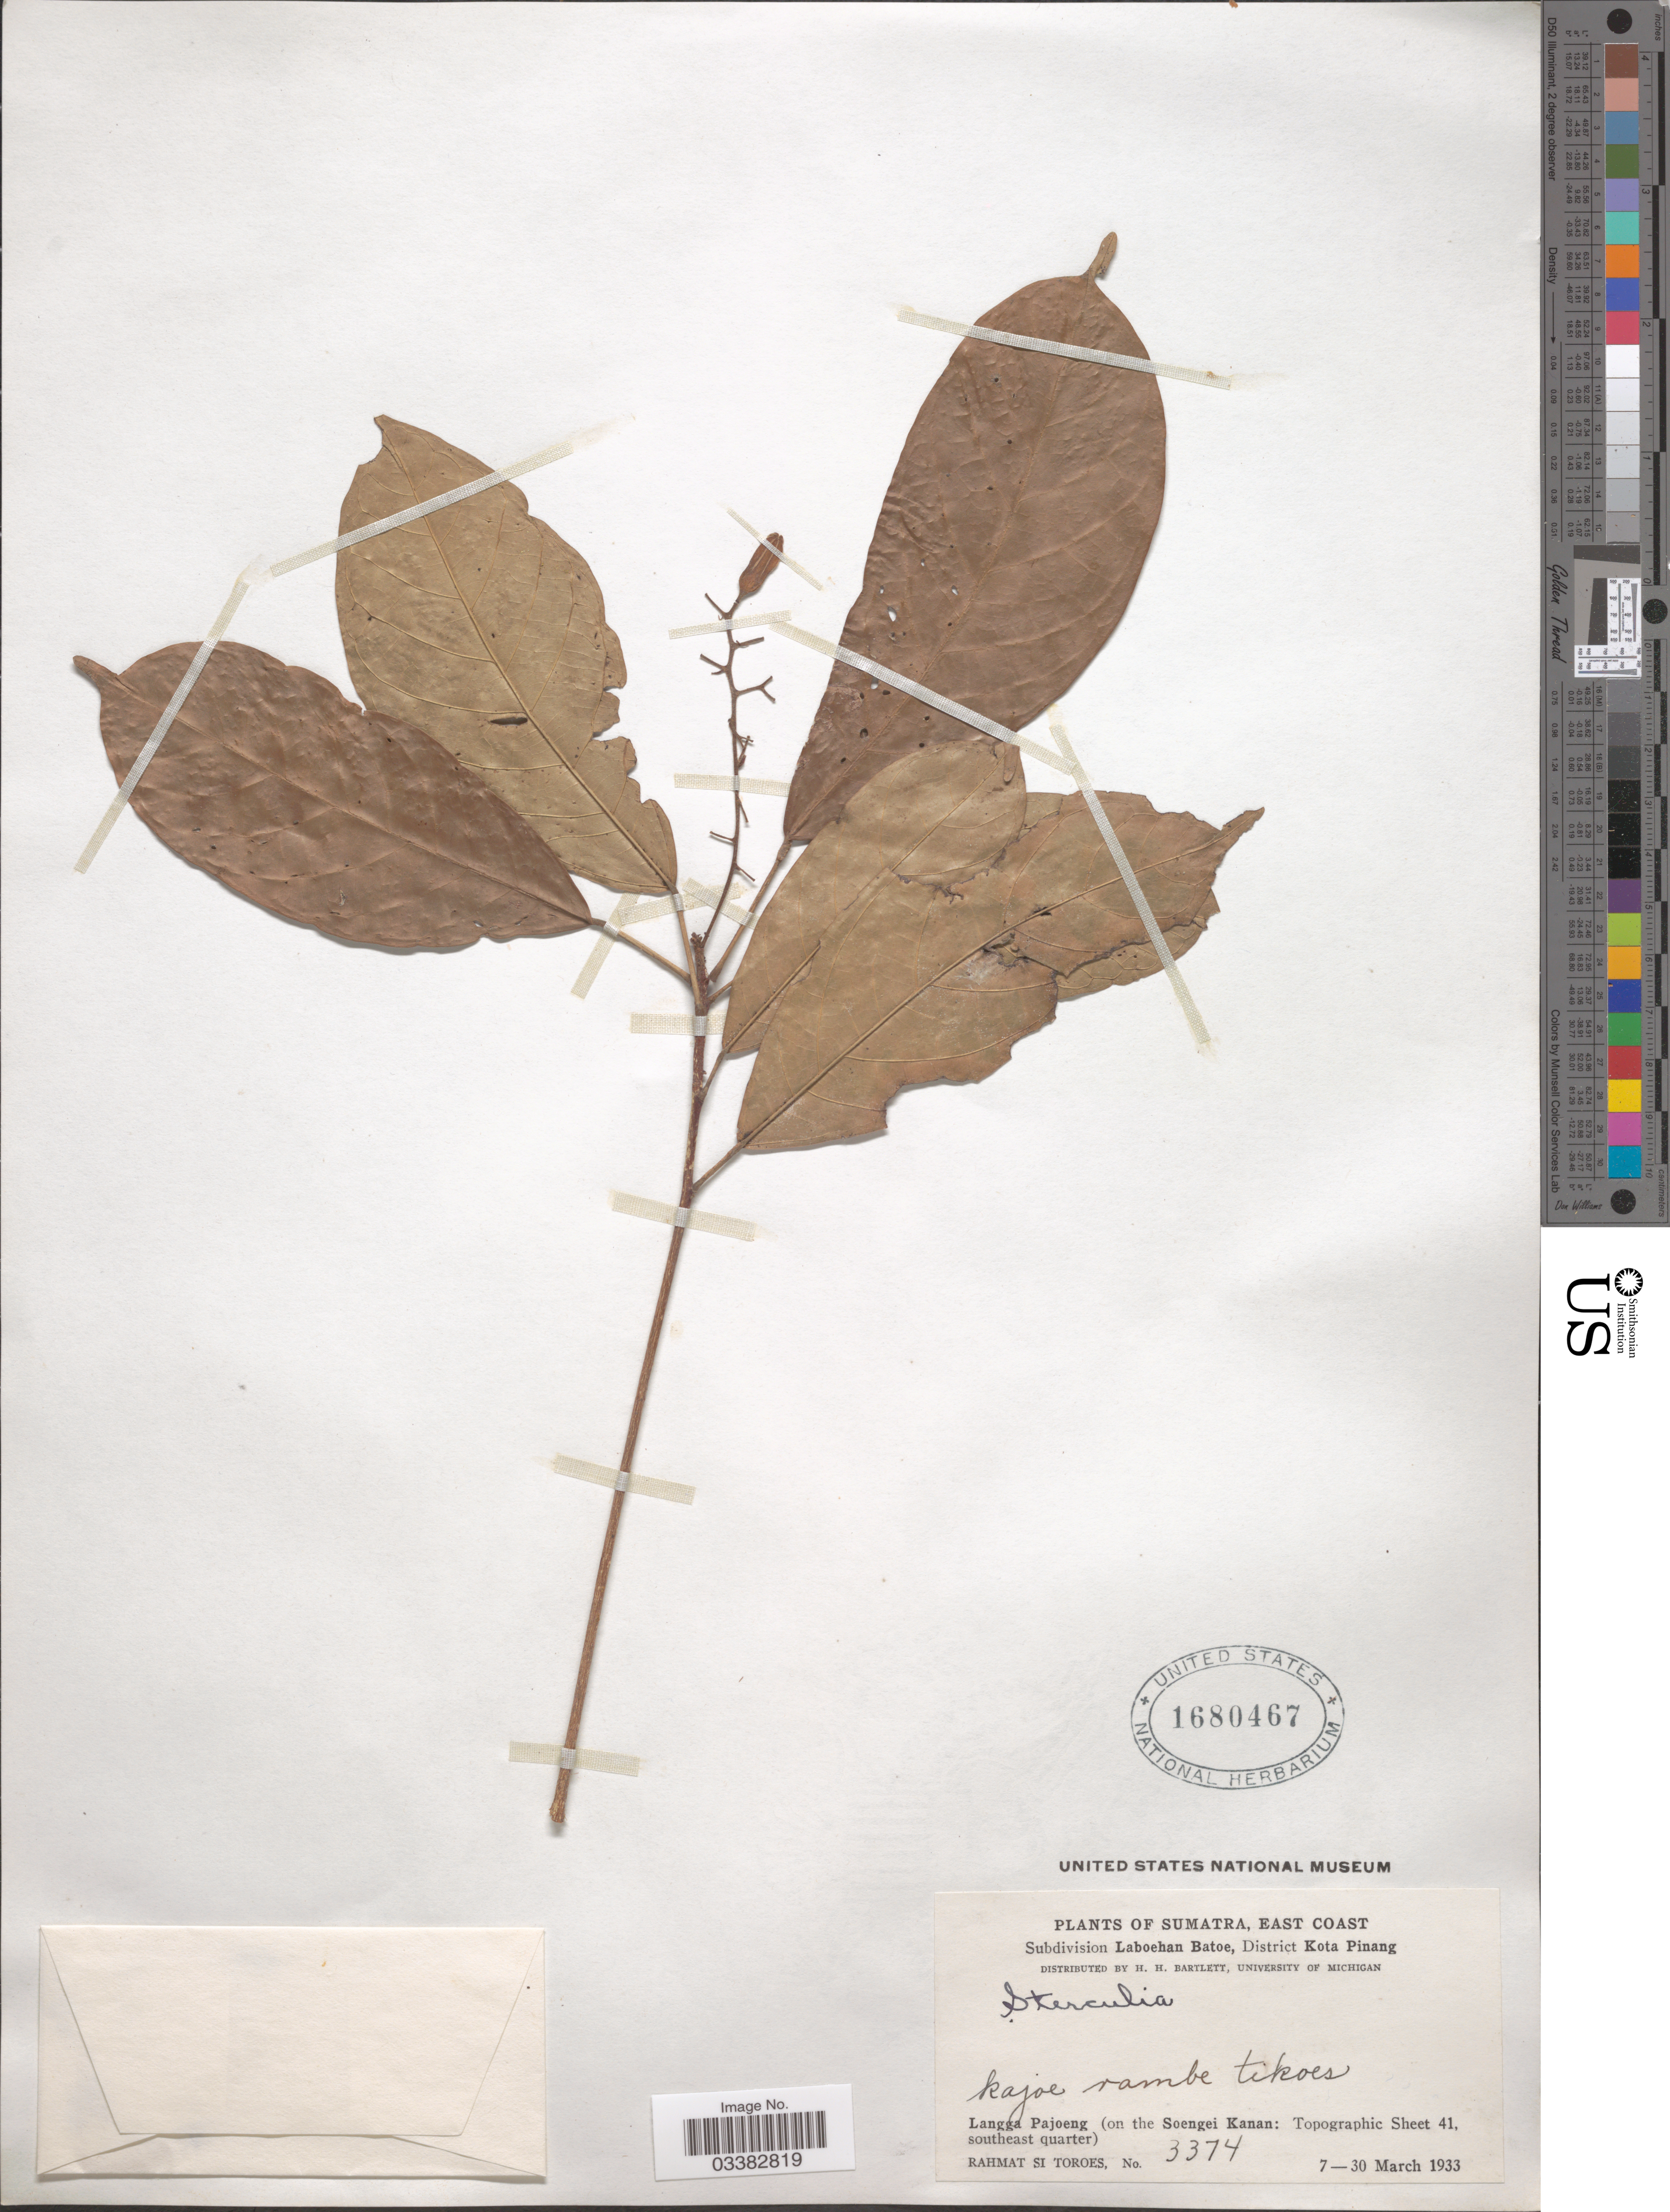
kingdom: Plantae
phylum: Tracheophyta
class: Magnoliopsida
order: Malvales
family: Malvaceae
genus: Sterculia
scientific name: Sterculia sp.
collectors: Rahmat Si Boeea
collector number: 3374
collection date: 1933-03-07/1933-03-30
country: Indonesia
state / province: Sumatra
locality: East Coast. Subdivision Laboehan Batoe, District Kota Pinang. Langga Pajoeng (on the Soengei Kanan: Topographic Sheet 41, southeast quarter).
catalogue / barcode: US 1680467